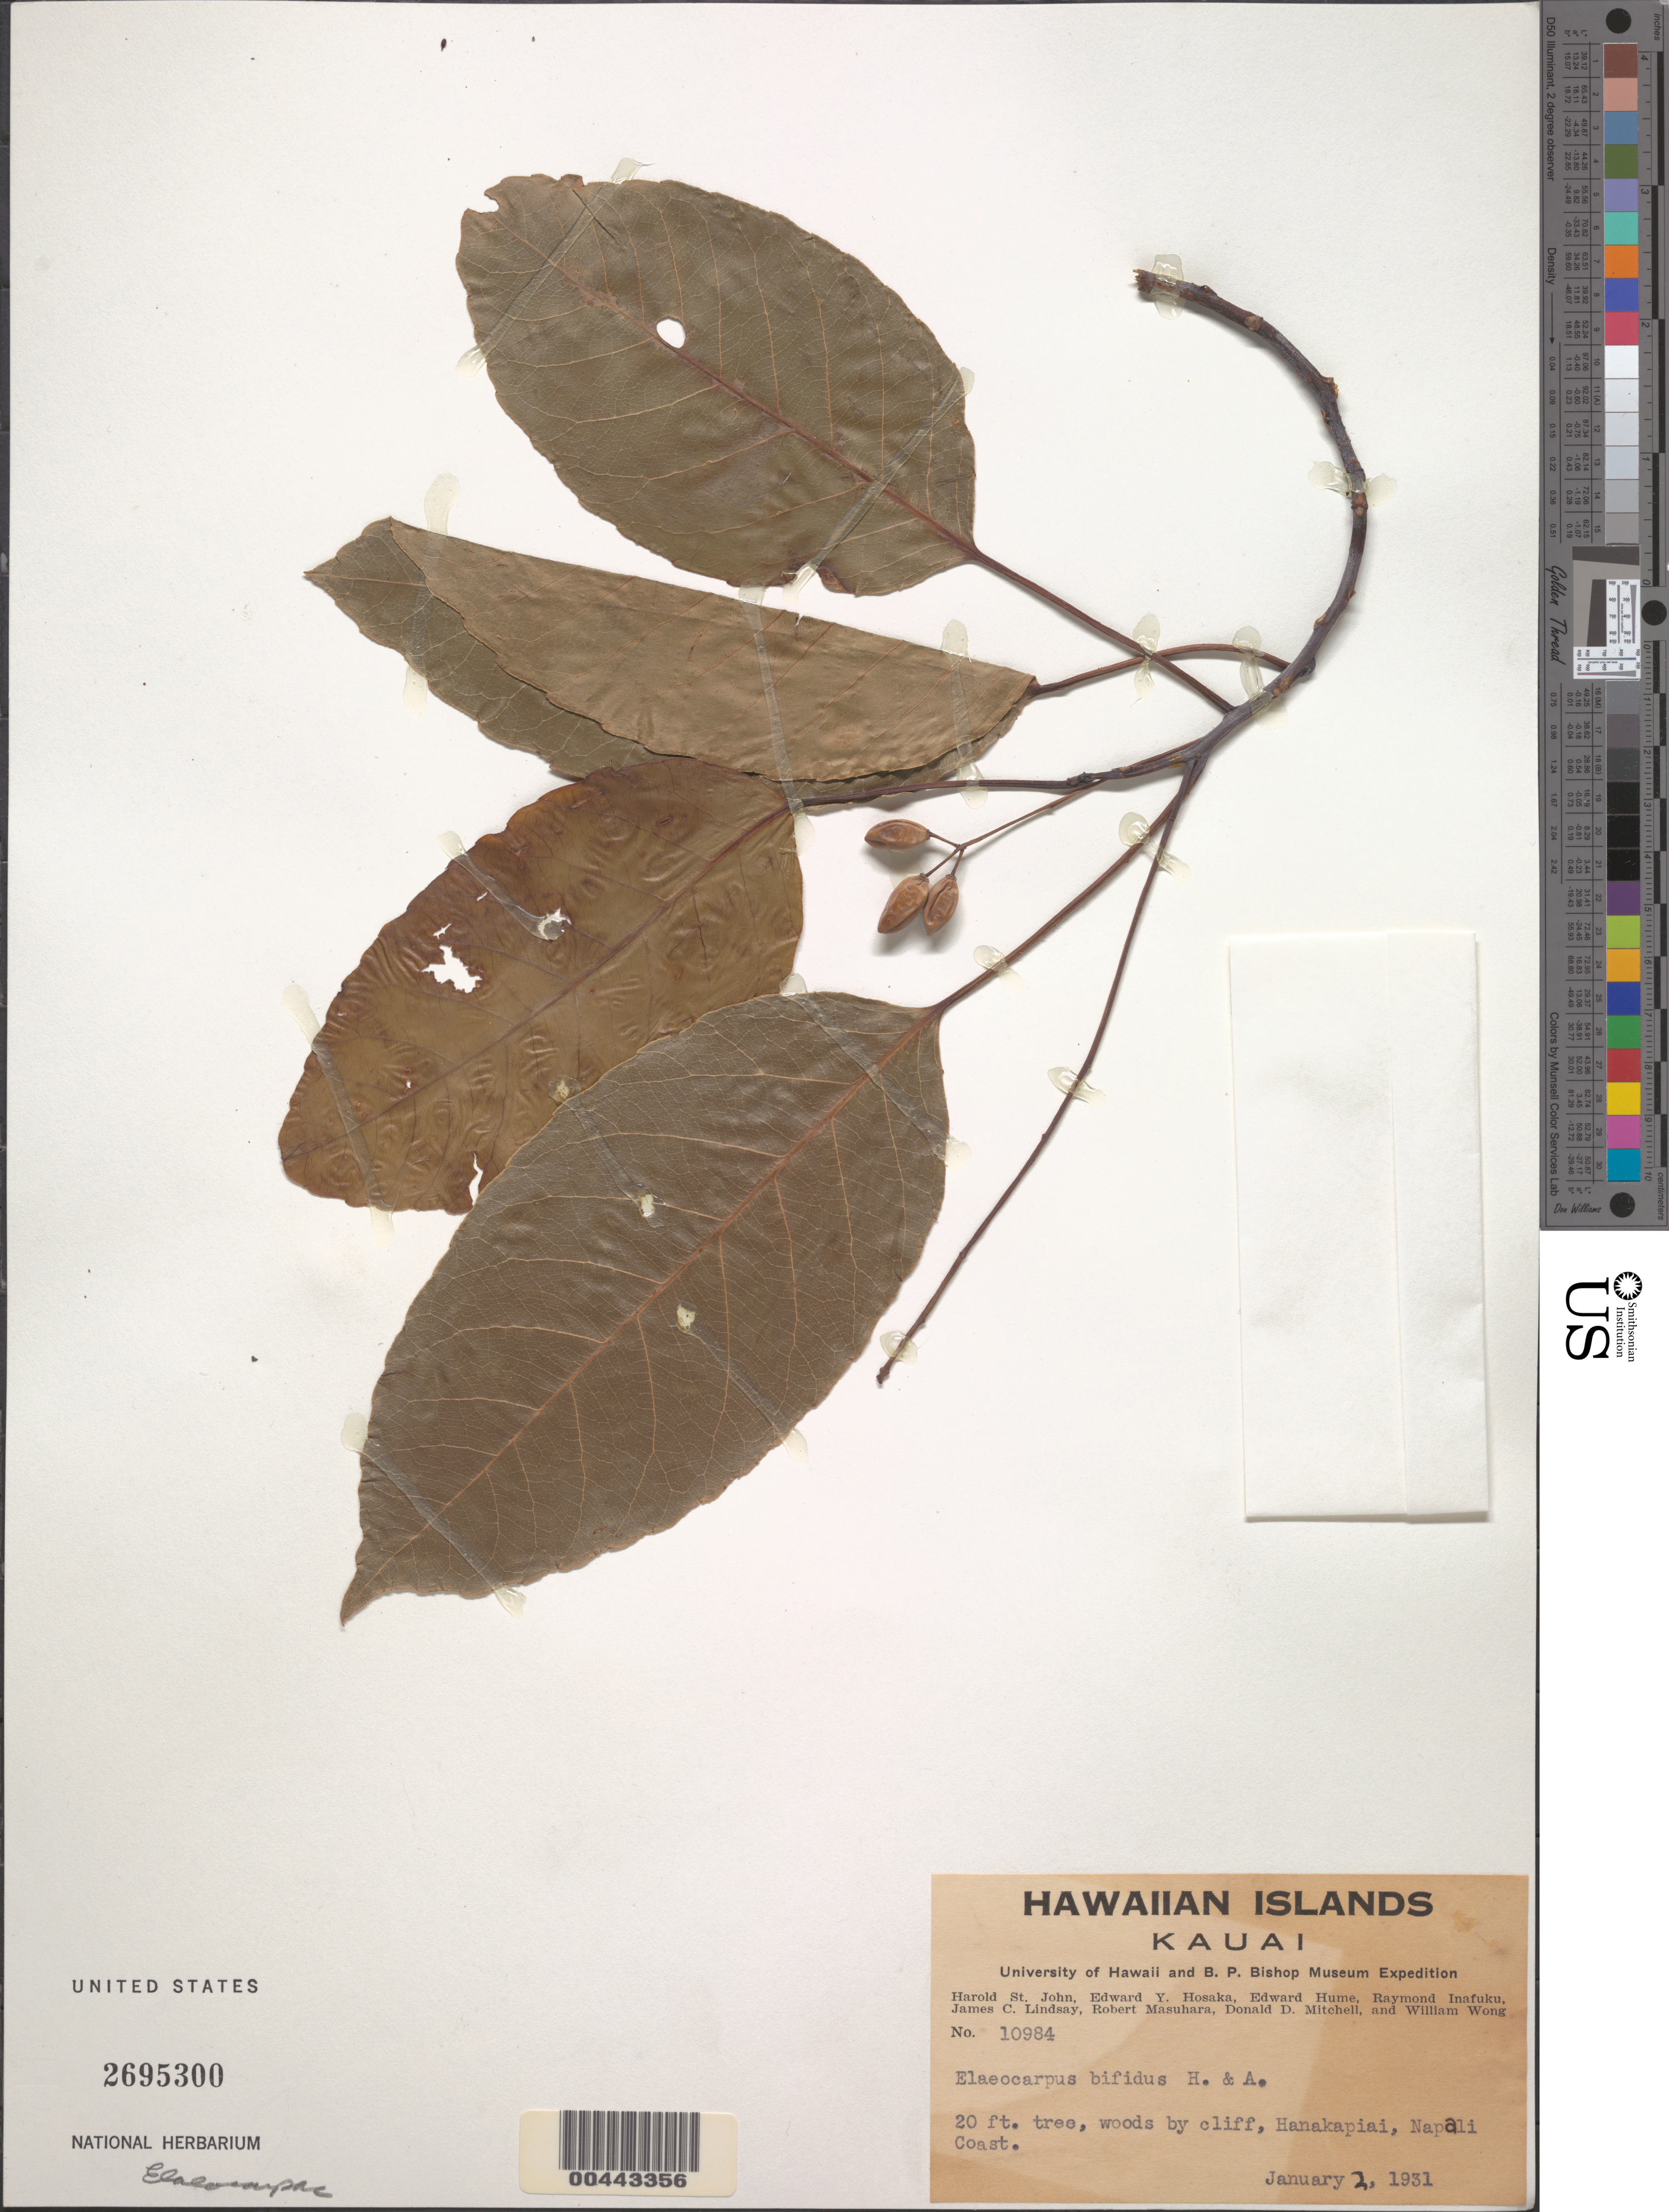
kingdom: Plantae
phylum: Tracheophyta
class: Magnoliopsida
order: Oxalidales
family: Elaeocarpaceae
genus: Elaeocarpus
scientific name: Elaeocarpus bifidus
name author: Hook. & Arn.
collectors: H. St. John, E. Y. Hosaka, E. Hume & R. Inafuku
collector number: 10984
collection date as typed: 2 Jan 1931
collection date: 1931-01-02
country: United States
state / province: Hawaii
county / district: Kauai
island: Kaua'i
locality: Hanakapiai, Napali Coast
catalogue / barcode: US 2695300